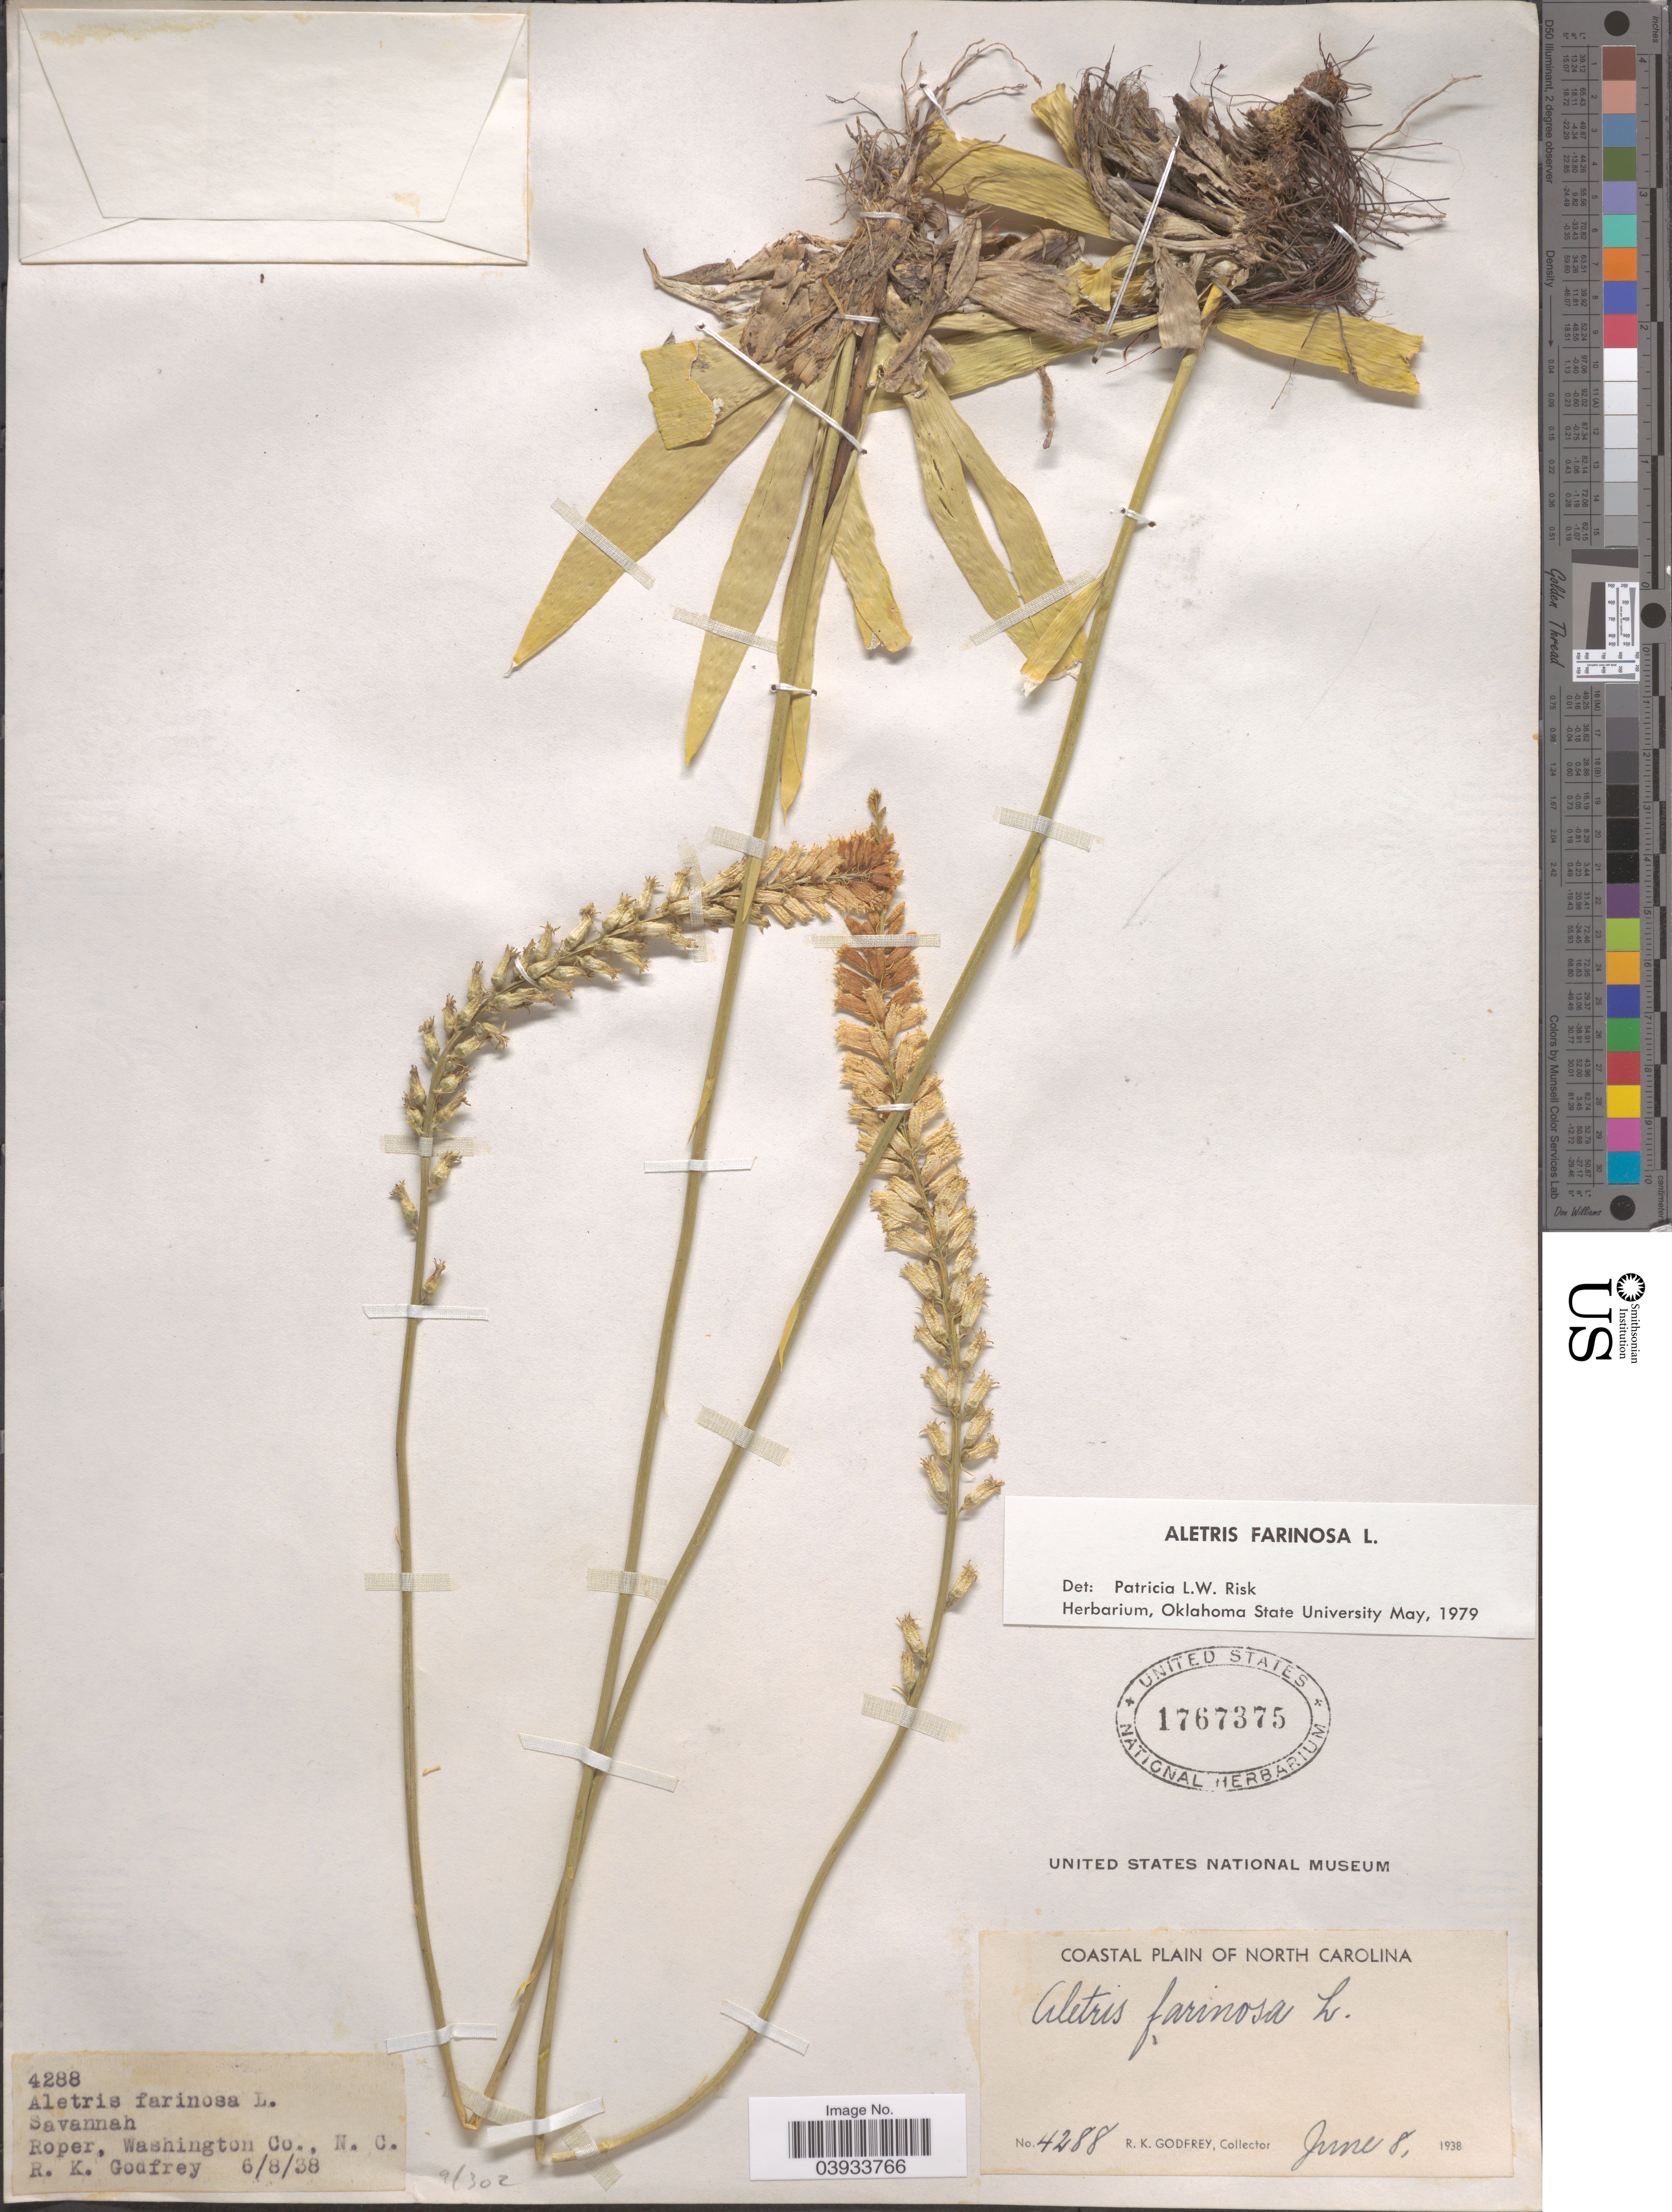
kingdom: Plantae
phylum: Tracheophyta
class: Liliopsida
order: Dioscoreales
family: Nartheciaceae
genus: Aletris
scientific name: Aletris farinosa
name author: L.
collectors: R. K. Godfrey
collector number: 4288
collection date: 1938-06-08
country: United States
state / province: North Carolina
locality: Coastal Plain of North Carolina. Roper, Washington Co.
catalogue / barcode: US 1767375